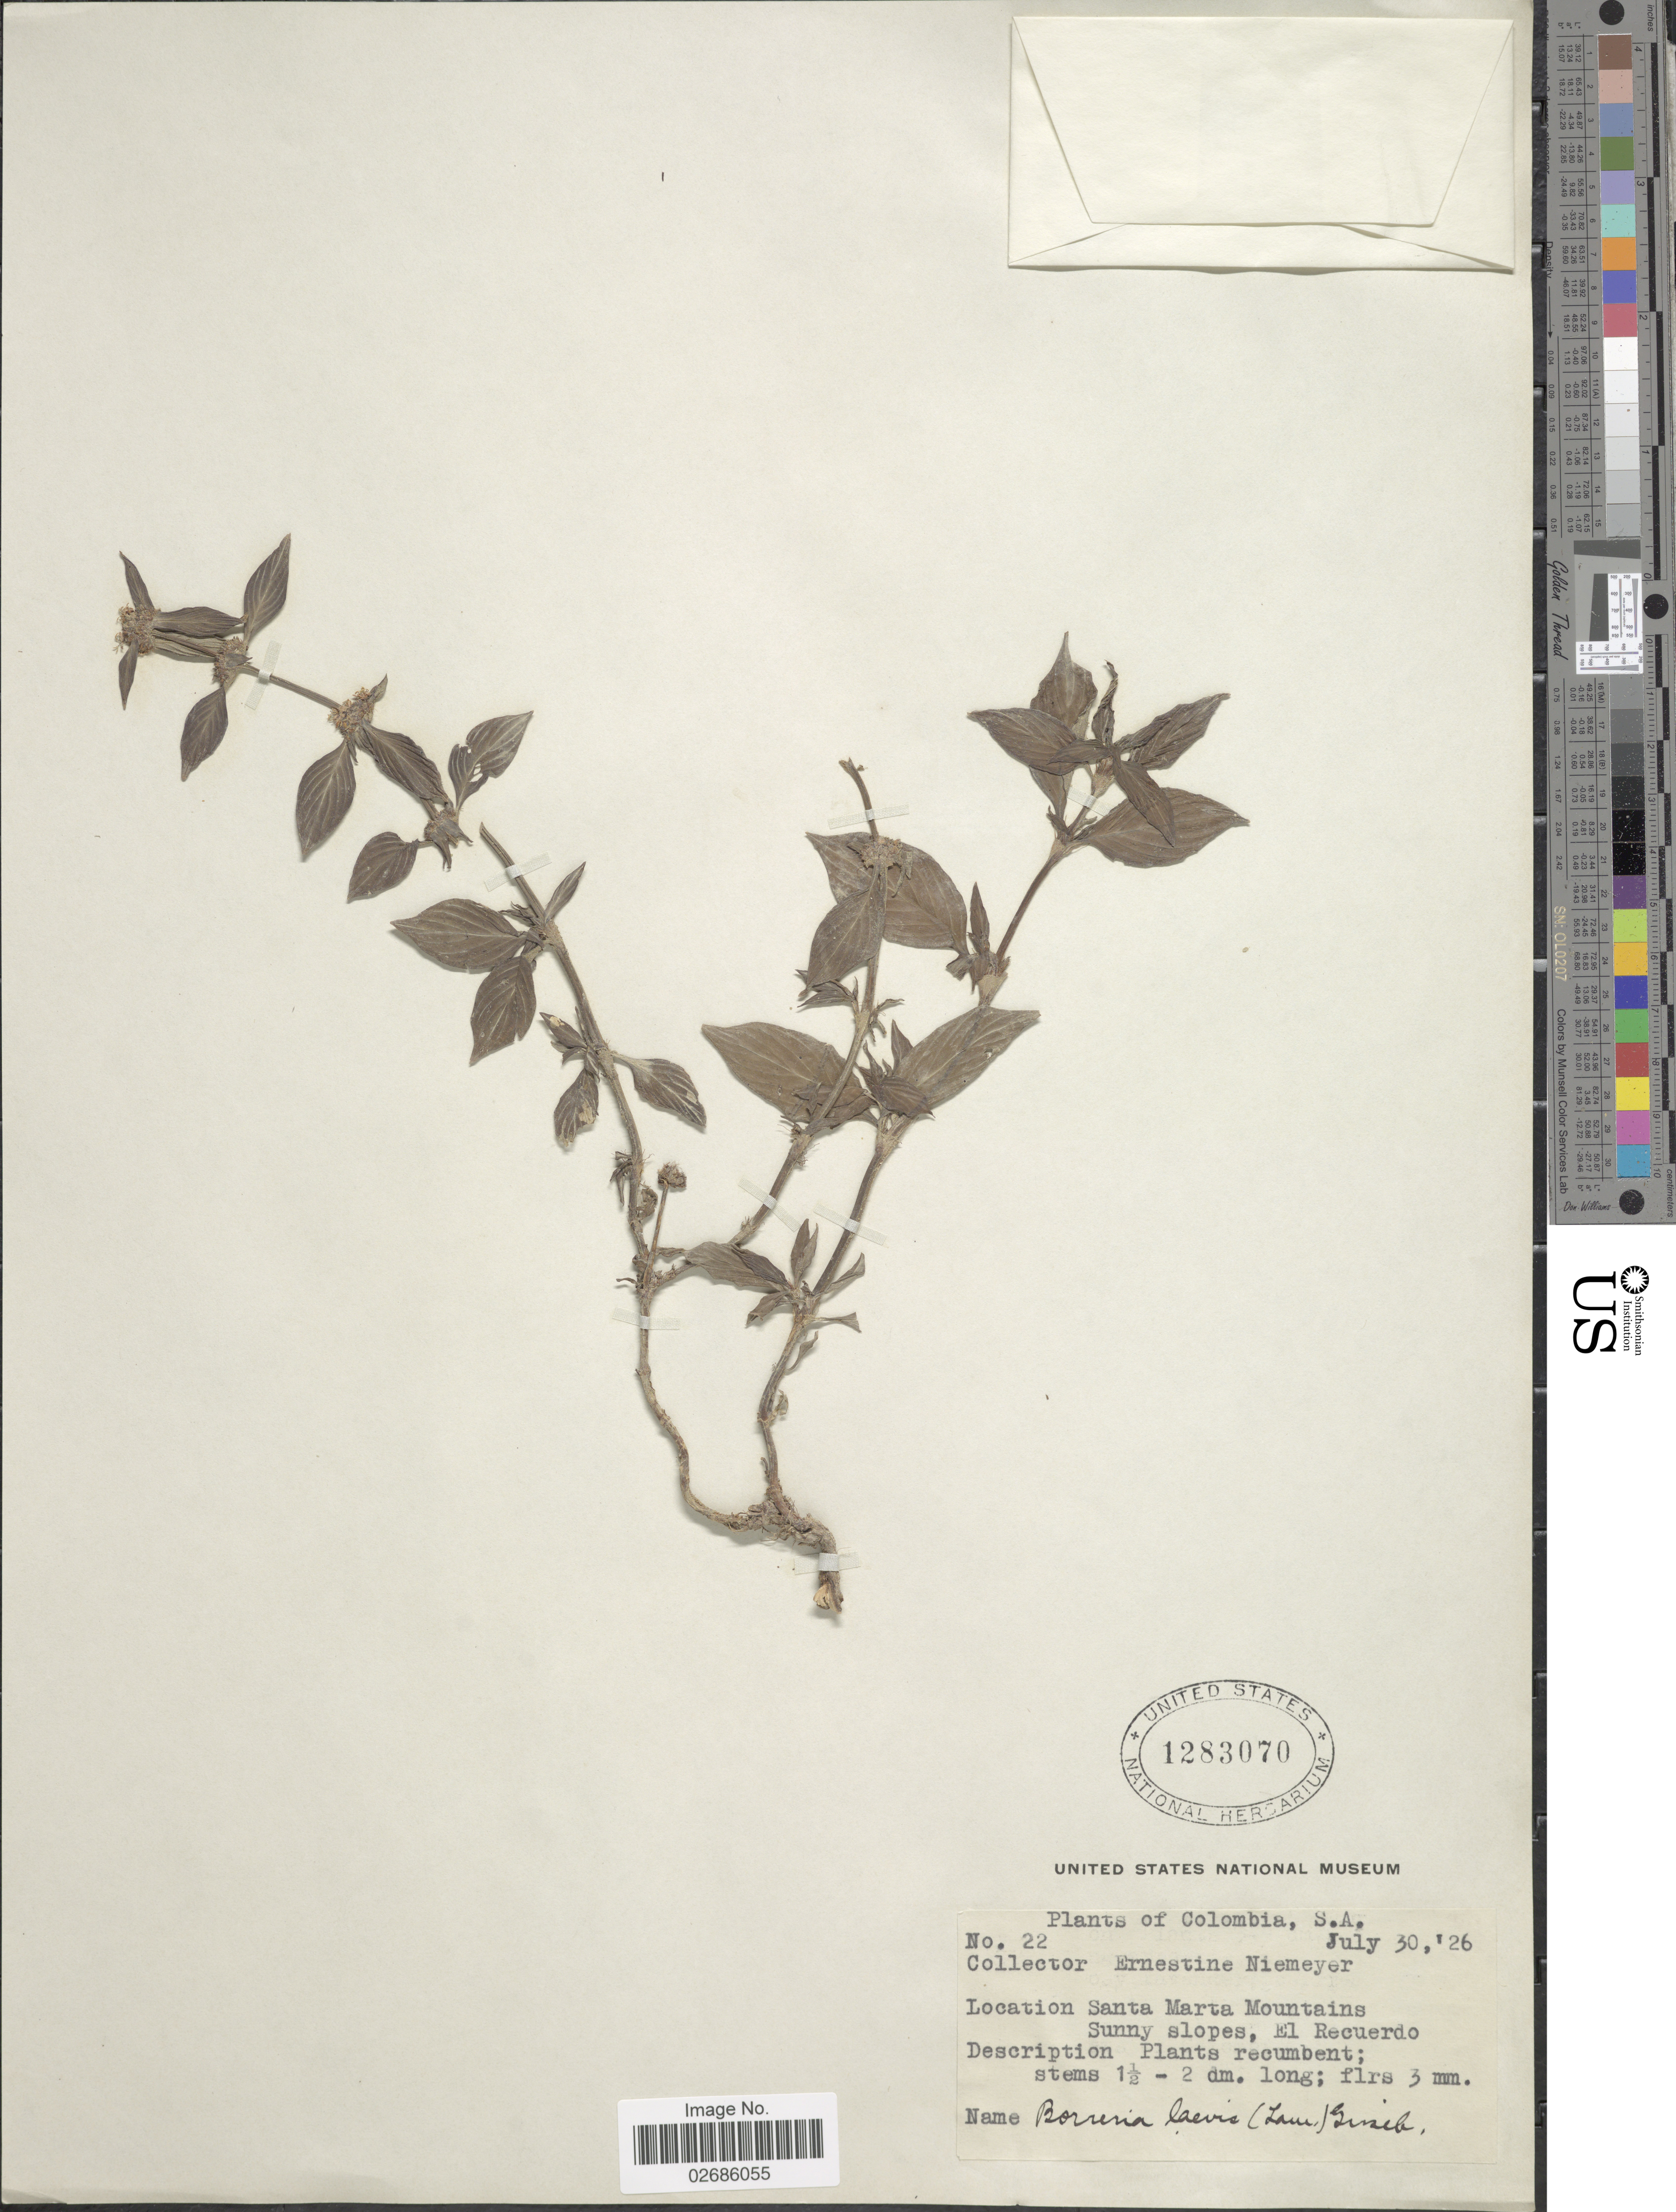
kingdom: Plantae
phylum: Tracheophyta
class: Magnoliopsida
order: Gentianales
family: Rubiaceae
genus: Borreria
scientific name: Borreria assurgens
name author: (Ruiz & Pav.) Griseb.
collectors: E. H. Niemeyer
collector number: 22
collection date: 1926-07-30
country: Colombia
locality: Santa Marta Mountains Sunny slopes, El Recuerdo.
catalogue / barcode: US 1283070